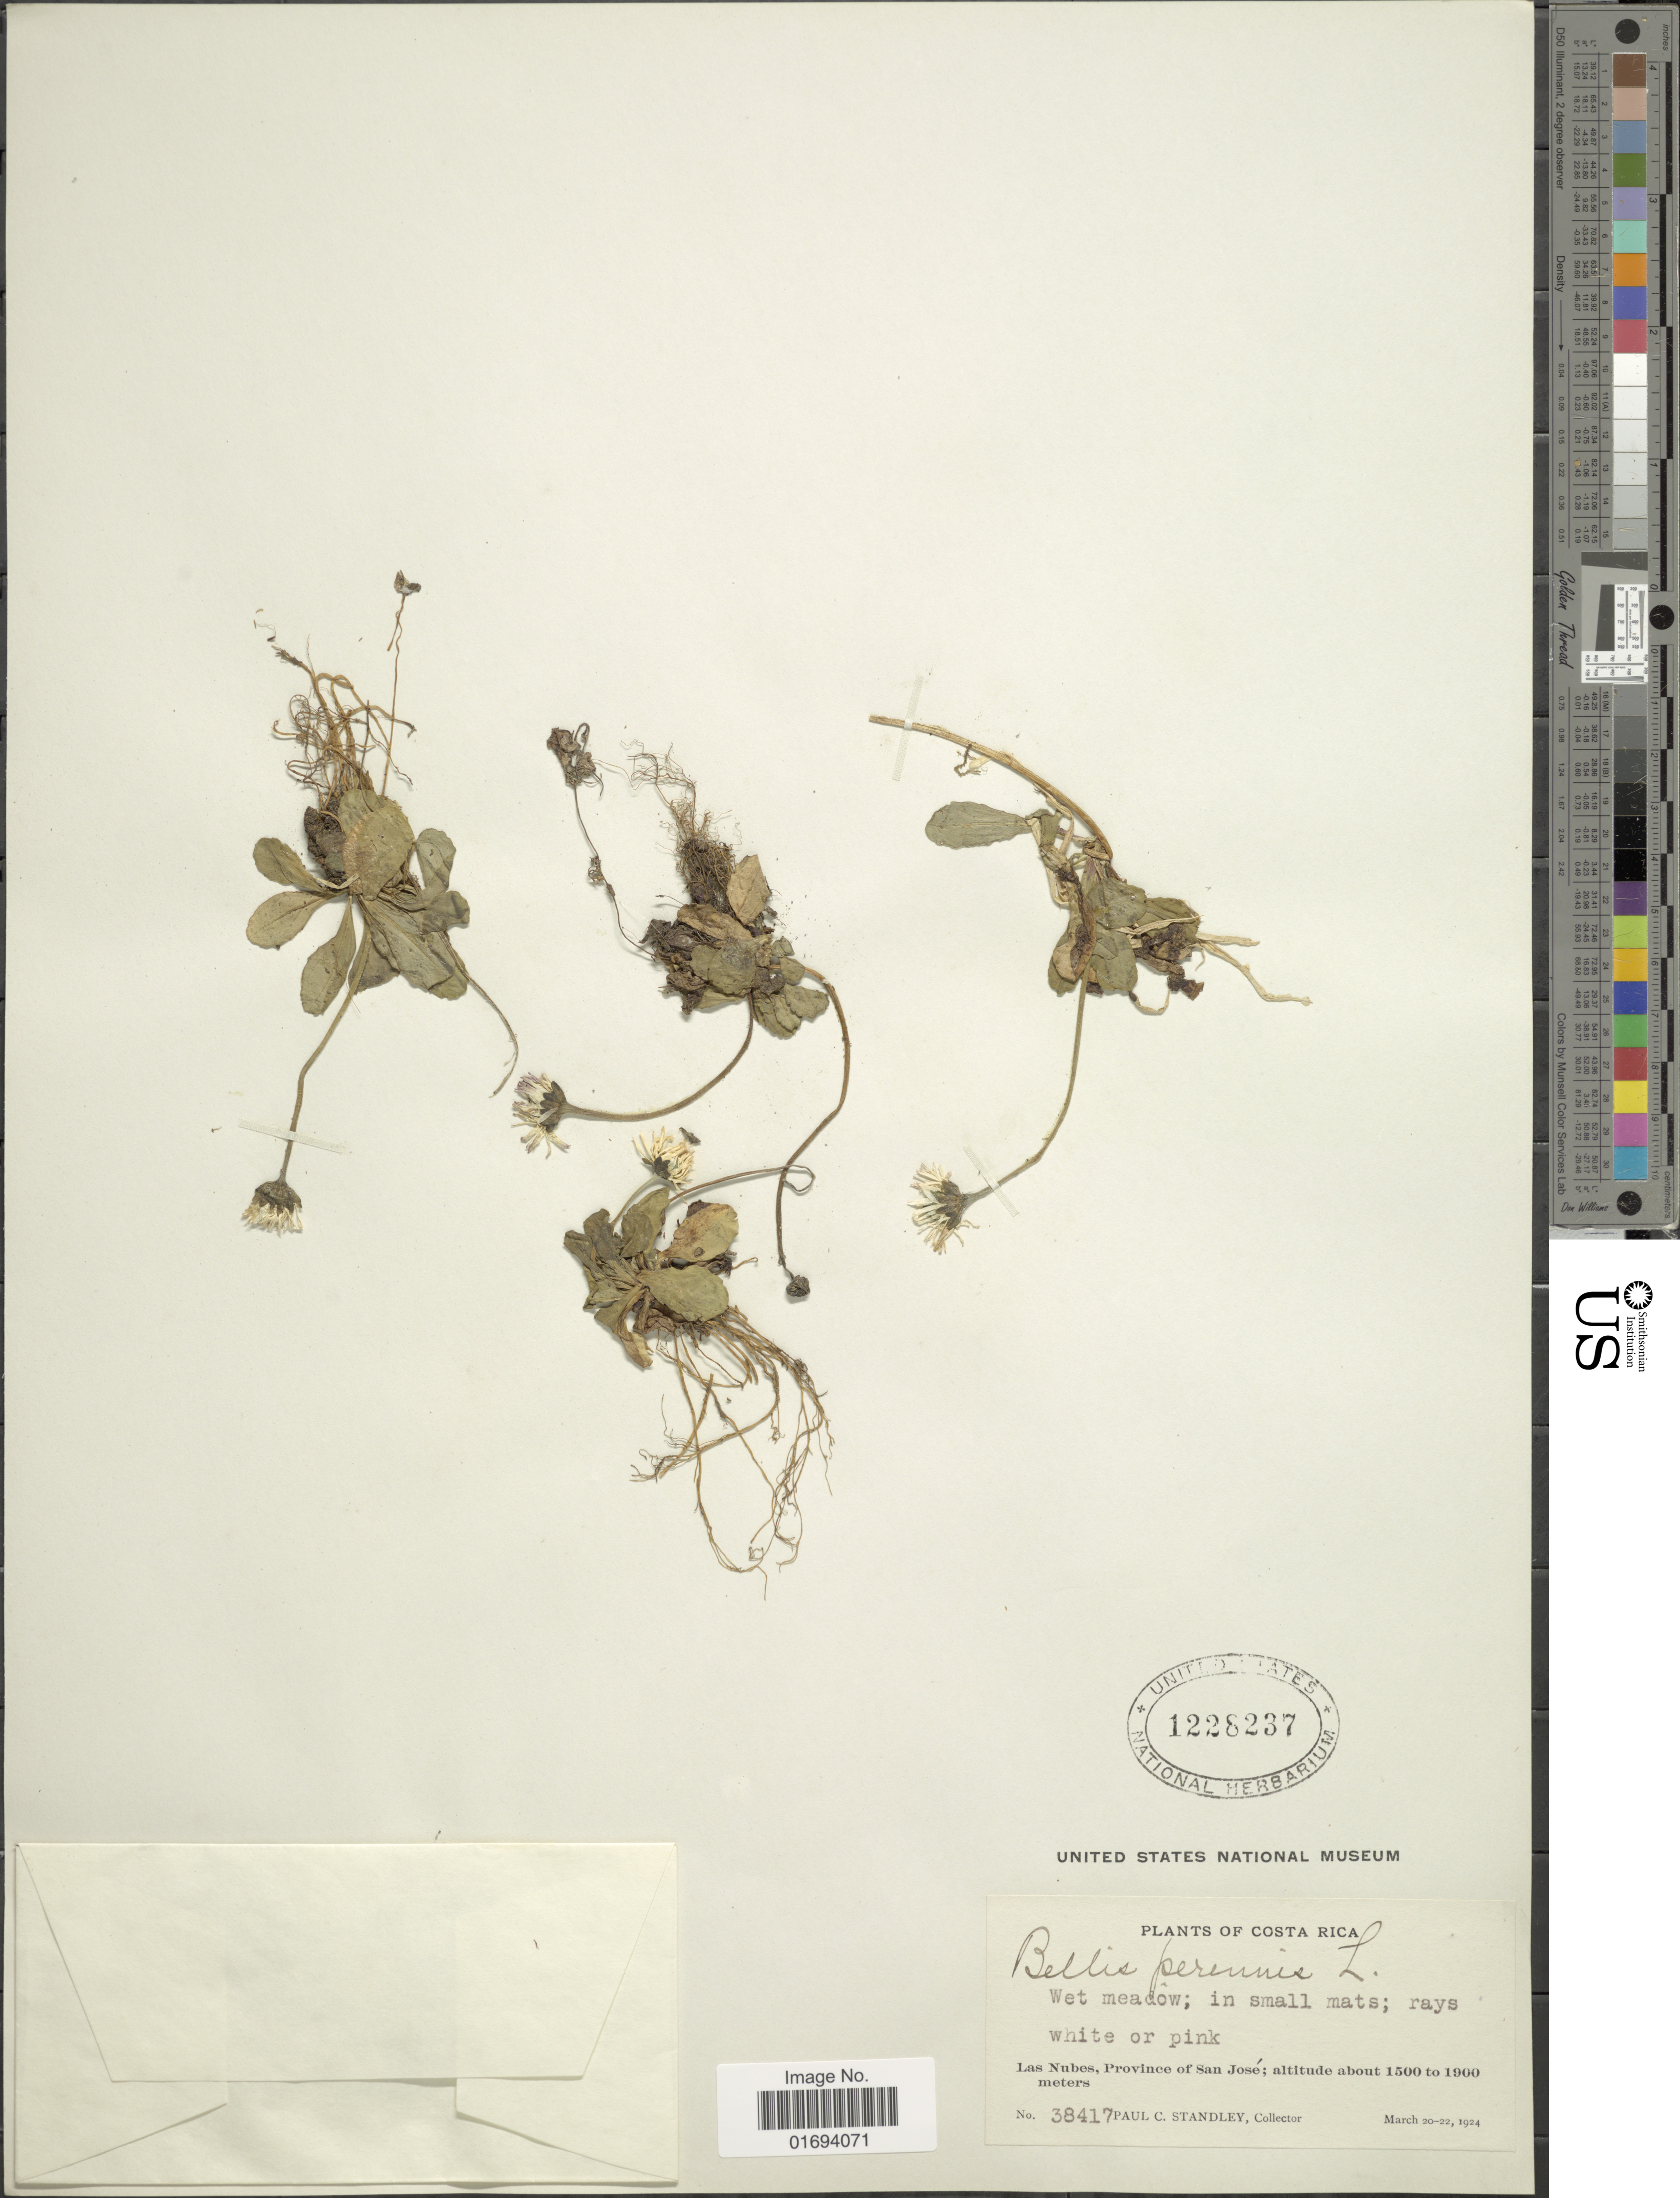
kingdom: Plantae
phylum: Tracheophyta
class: Magnoliopsida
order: Asterales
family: Asteraceae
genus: Bellis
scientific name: Bellis perennis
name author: L.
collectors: P. C. Standley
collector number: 38417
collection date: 1924-03-20/1924-03-22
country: Costa Rica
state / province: San José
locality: Las Nubers, Province of San José, Costa Rica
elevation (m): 1500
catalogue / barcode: US 1228237